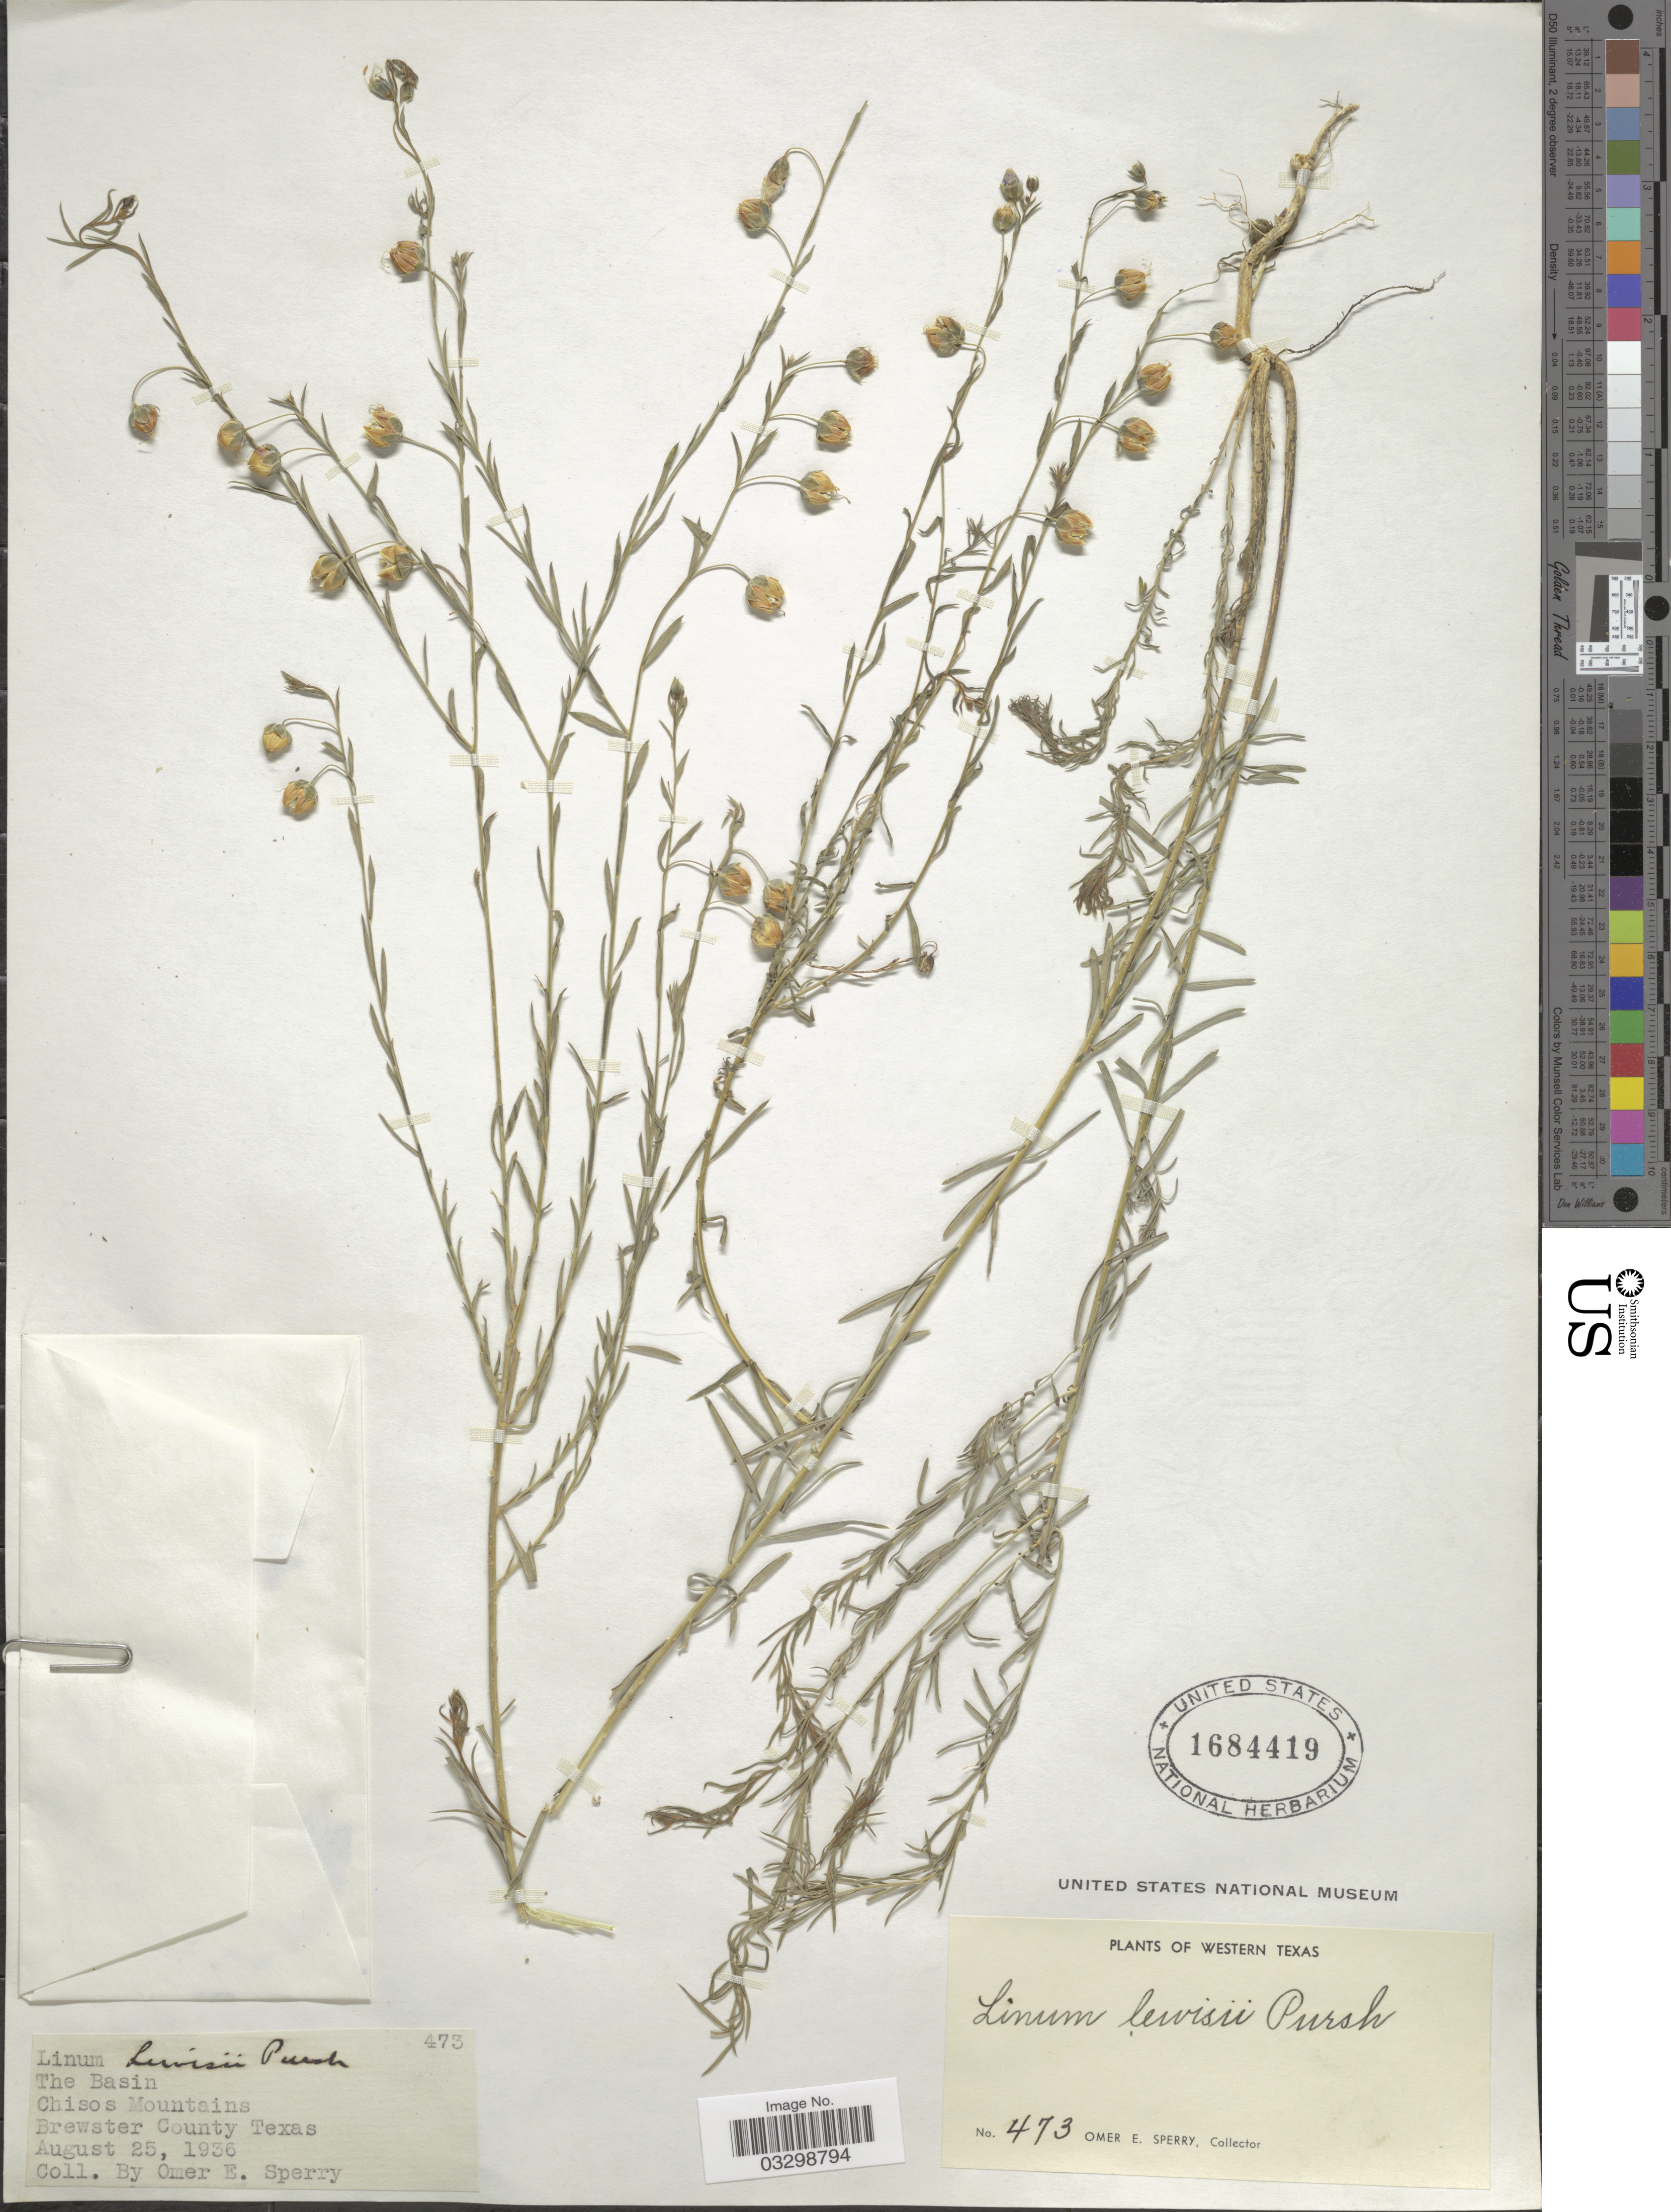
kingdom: Plantae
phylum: Tracheophyta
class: Magnoliopsida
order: Malpighiales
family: Linaceae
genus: Linum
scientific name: Linum lewisii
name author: Pursh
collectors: O. E. Sperry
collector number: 473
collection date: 1936-08-25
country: United States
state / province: Texas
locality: The Basin, Chisos Mountains, Brewster County.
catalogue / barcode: US 1684419